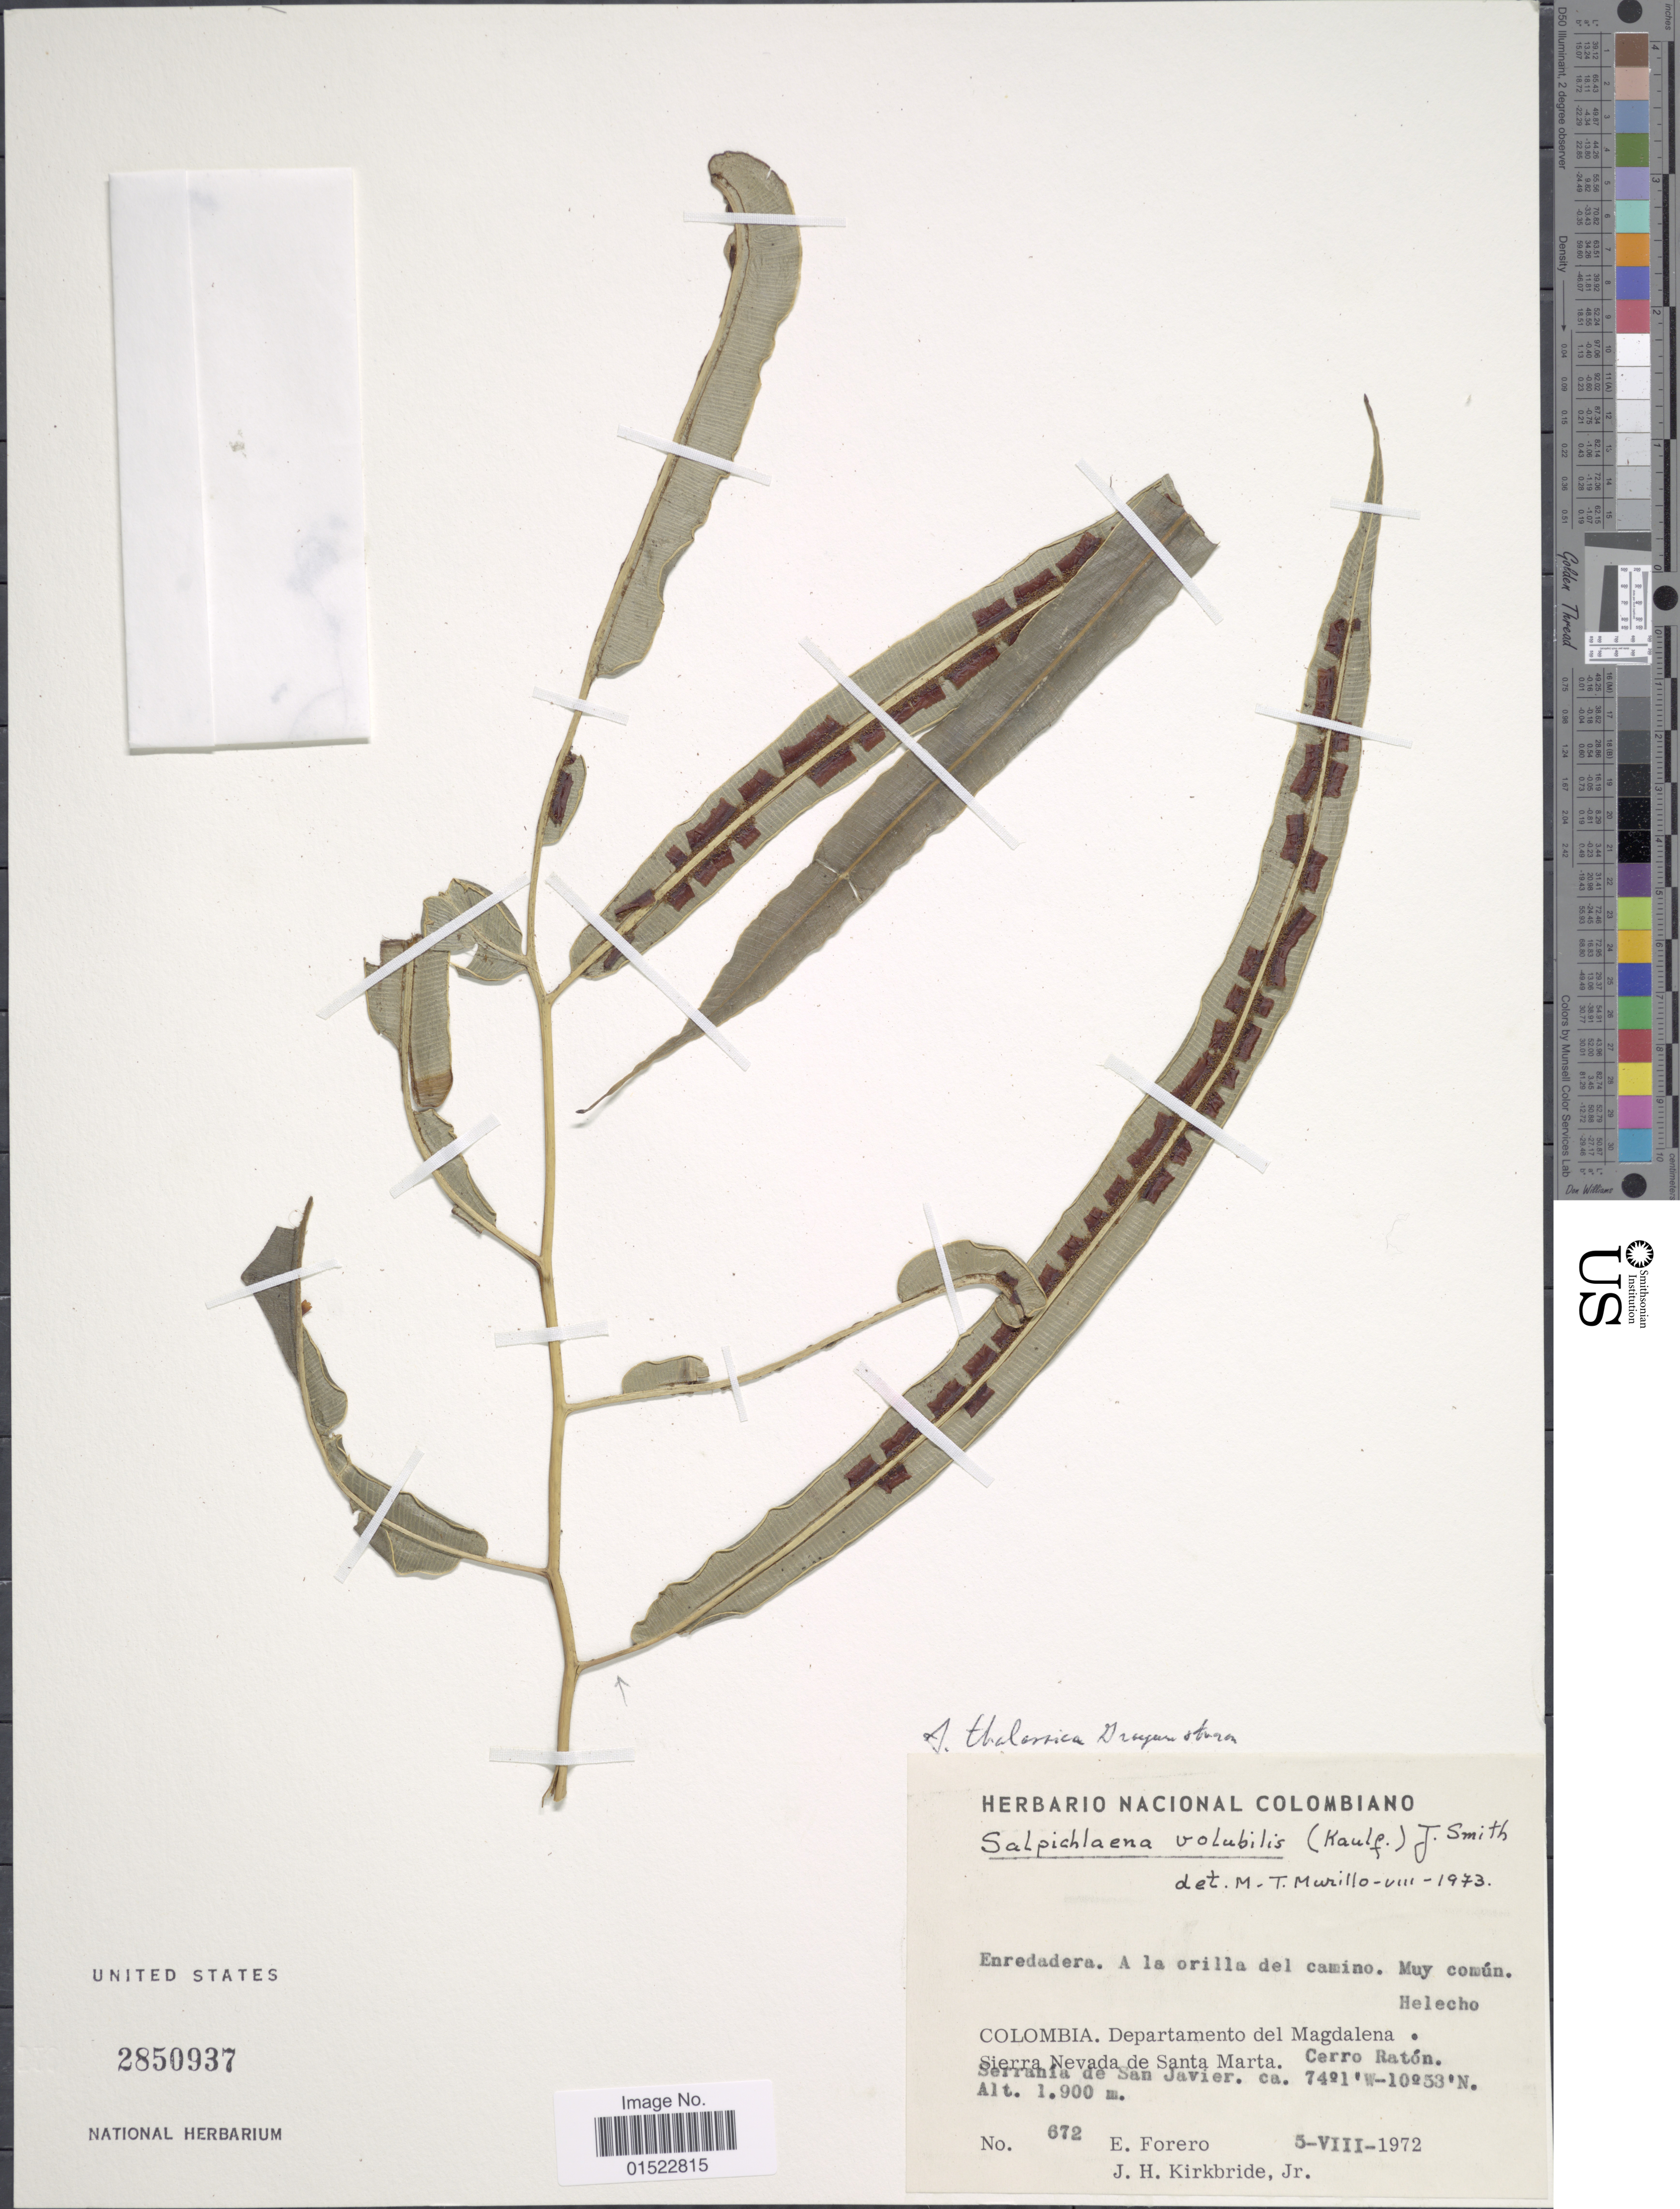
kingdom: Plantae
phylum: Tracheophyta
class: Polypodiopsida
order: Polypodiales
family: Blechnaceae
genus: Salpichlaena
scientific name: Salpichlaena volubilis subsp. thalassica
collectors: E. Forero & J. H. Kirkbride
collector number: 672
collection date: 1972-08-05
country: Colombia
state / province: Magdalena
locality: Enredadera, A la orilla del camino, Muy Común, Helecho, Sierra Nevada de Santa Marta, Serrandia de San Javier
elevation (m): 1900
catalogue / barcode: US 2850937